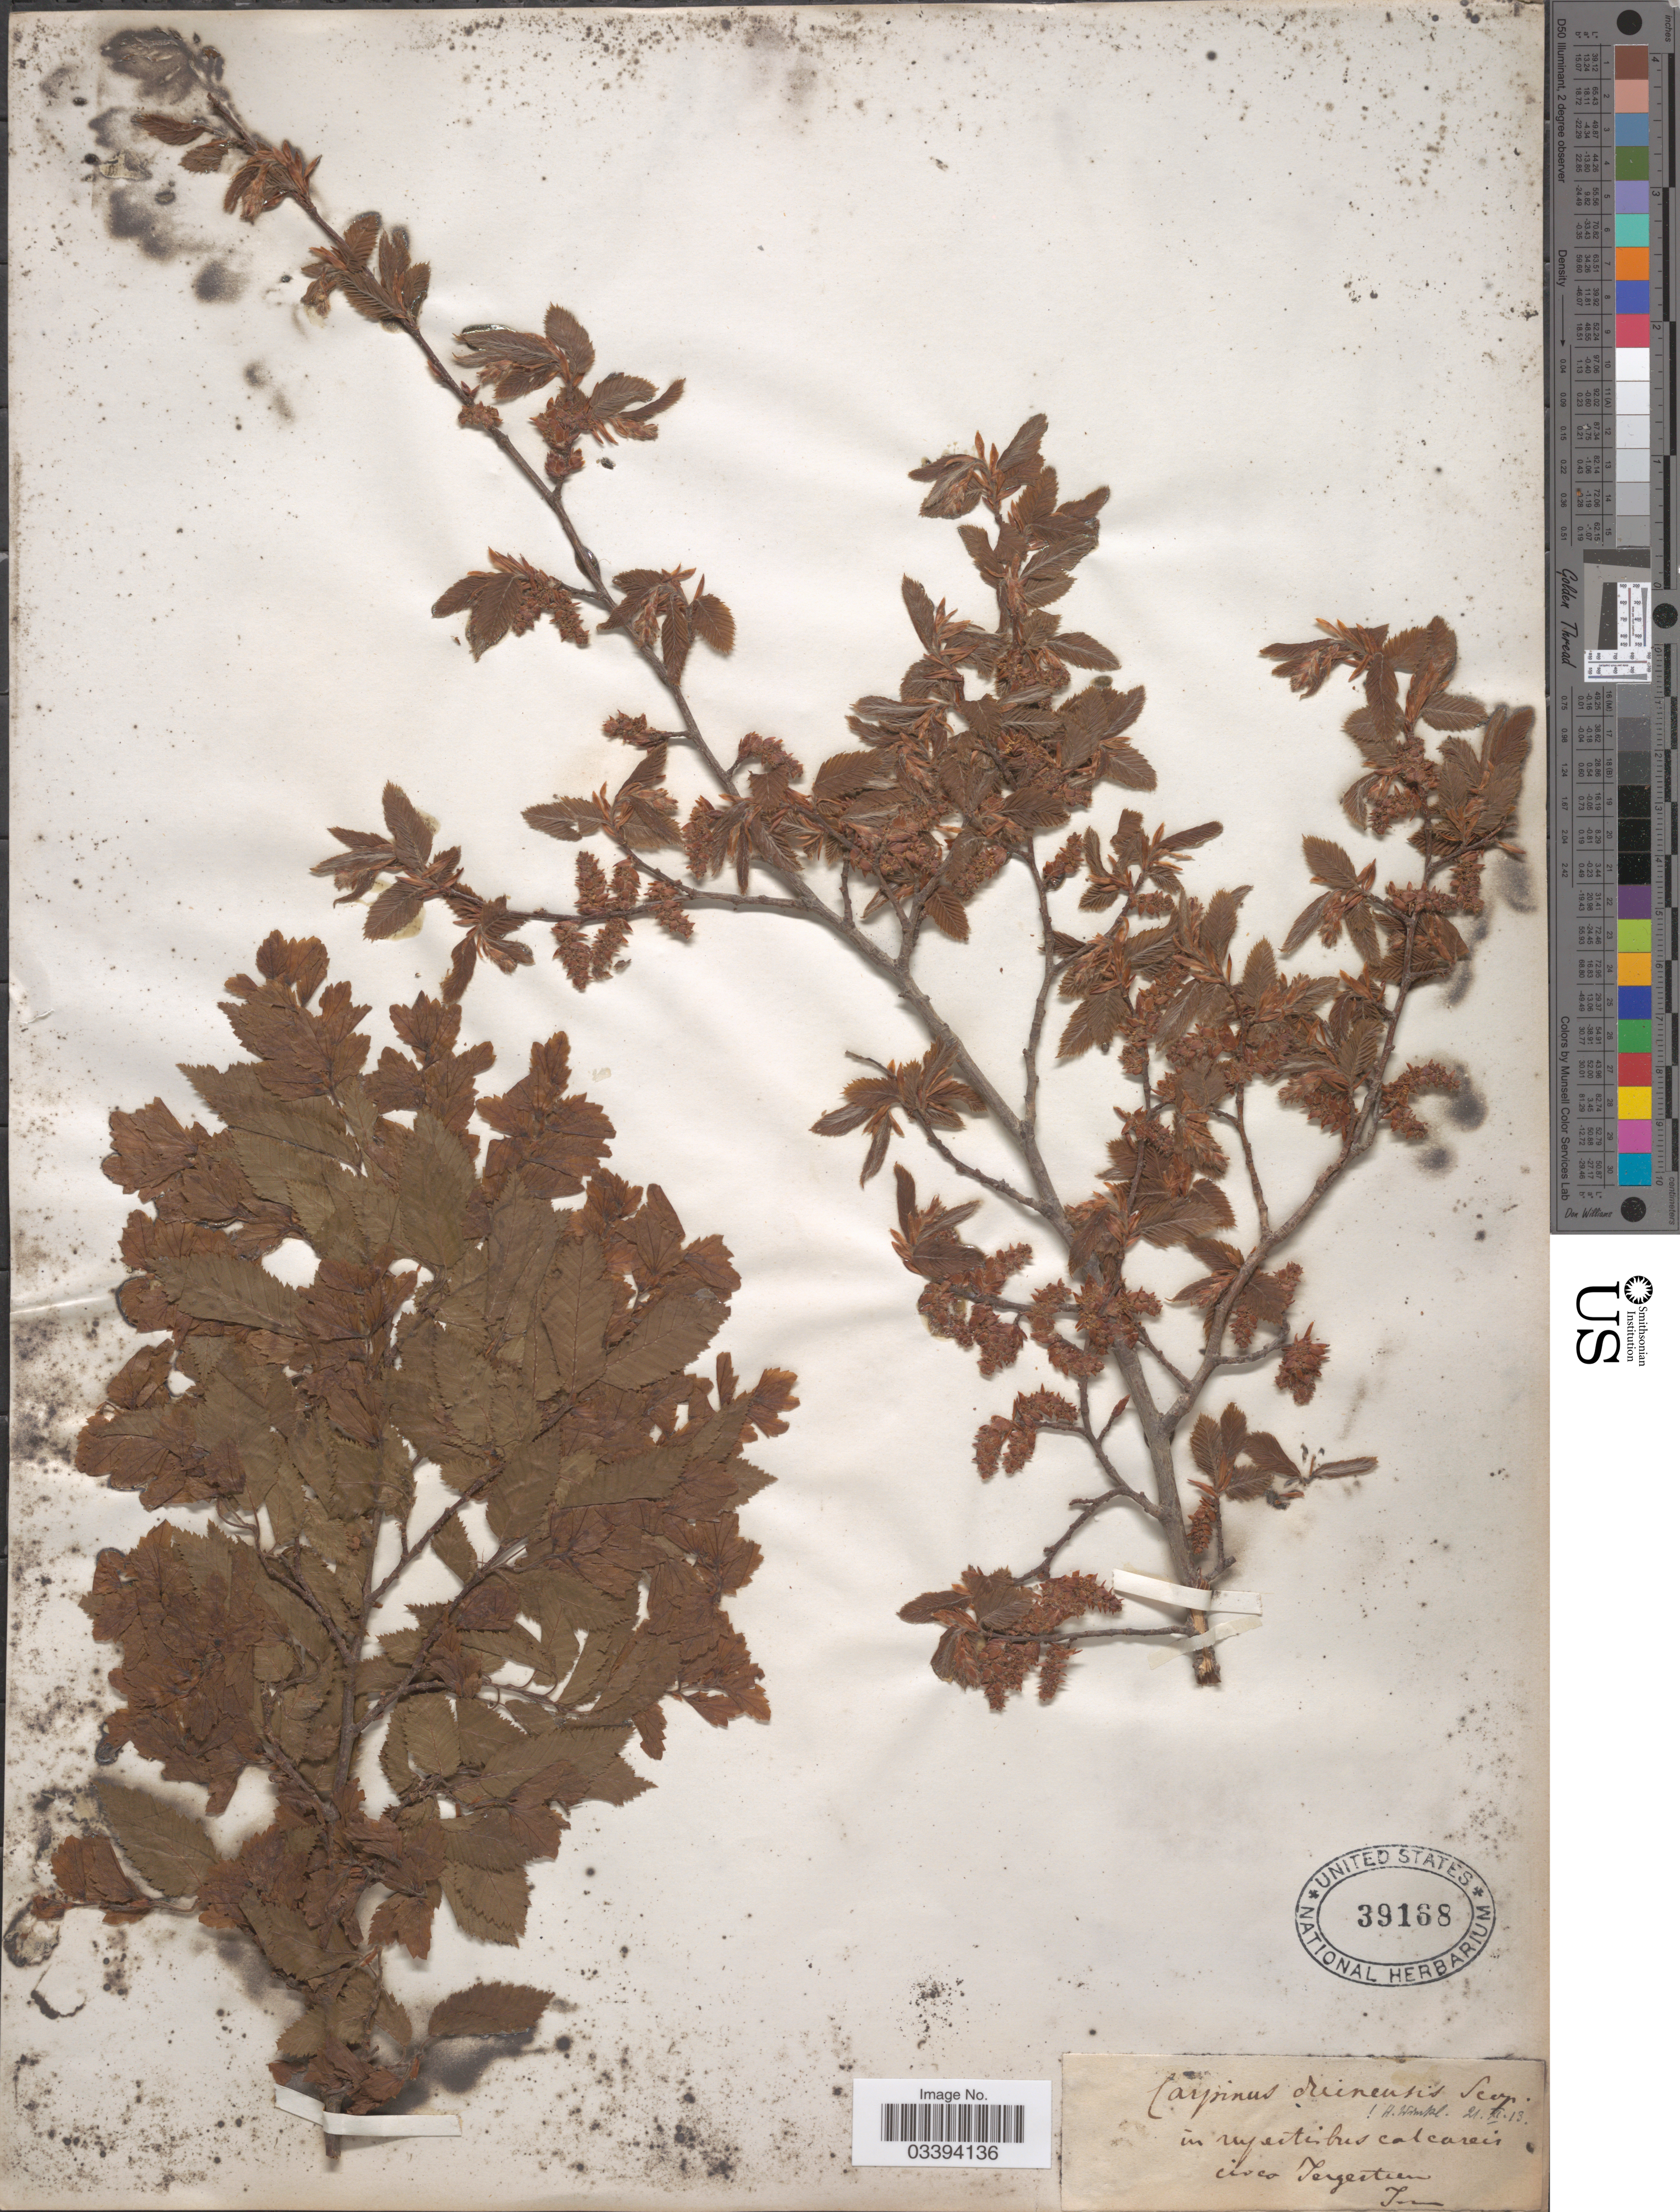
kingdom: Plantae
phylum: Tracheophyta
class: Magnoliopsida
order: Fagales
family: Betulaceae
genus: Carpinus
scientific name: Carpinus orientalis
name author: Mill.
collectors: Tomm.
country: Italy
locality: In rupeitibus calcareis uveo Tergestien [interpreted].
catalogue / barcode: US 39168